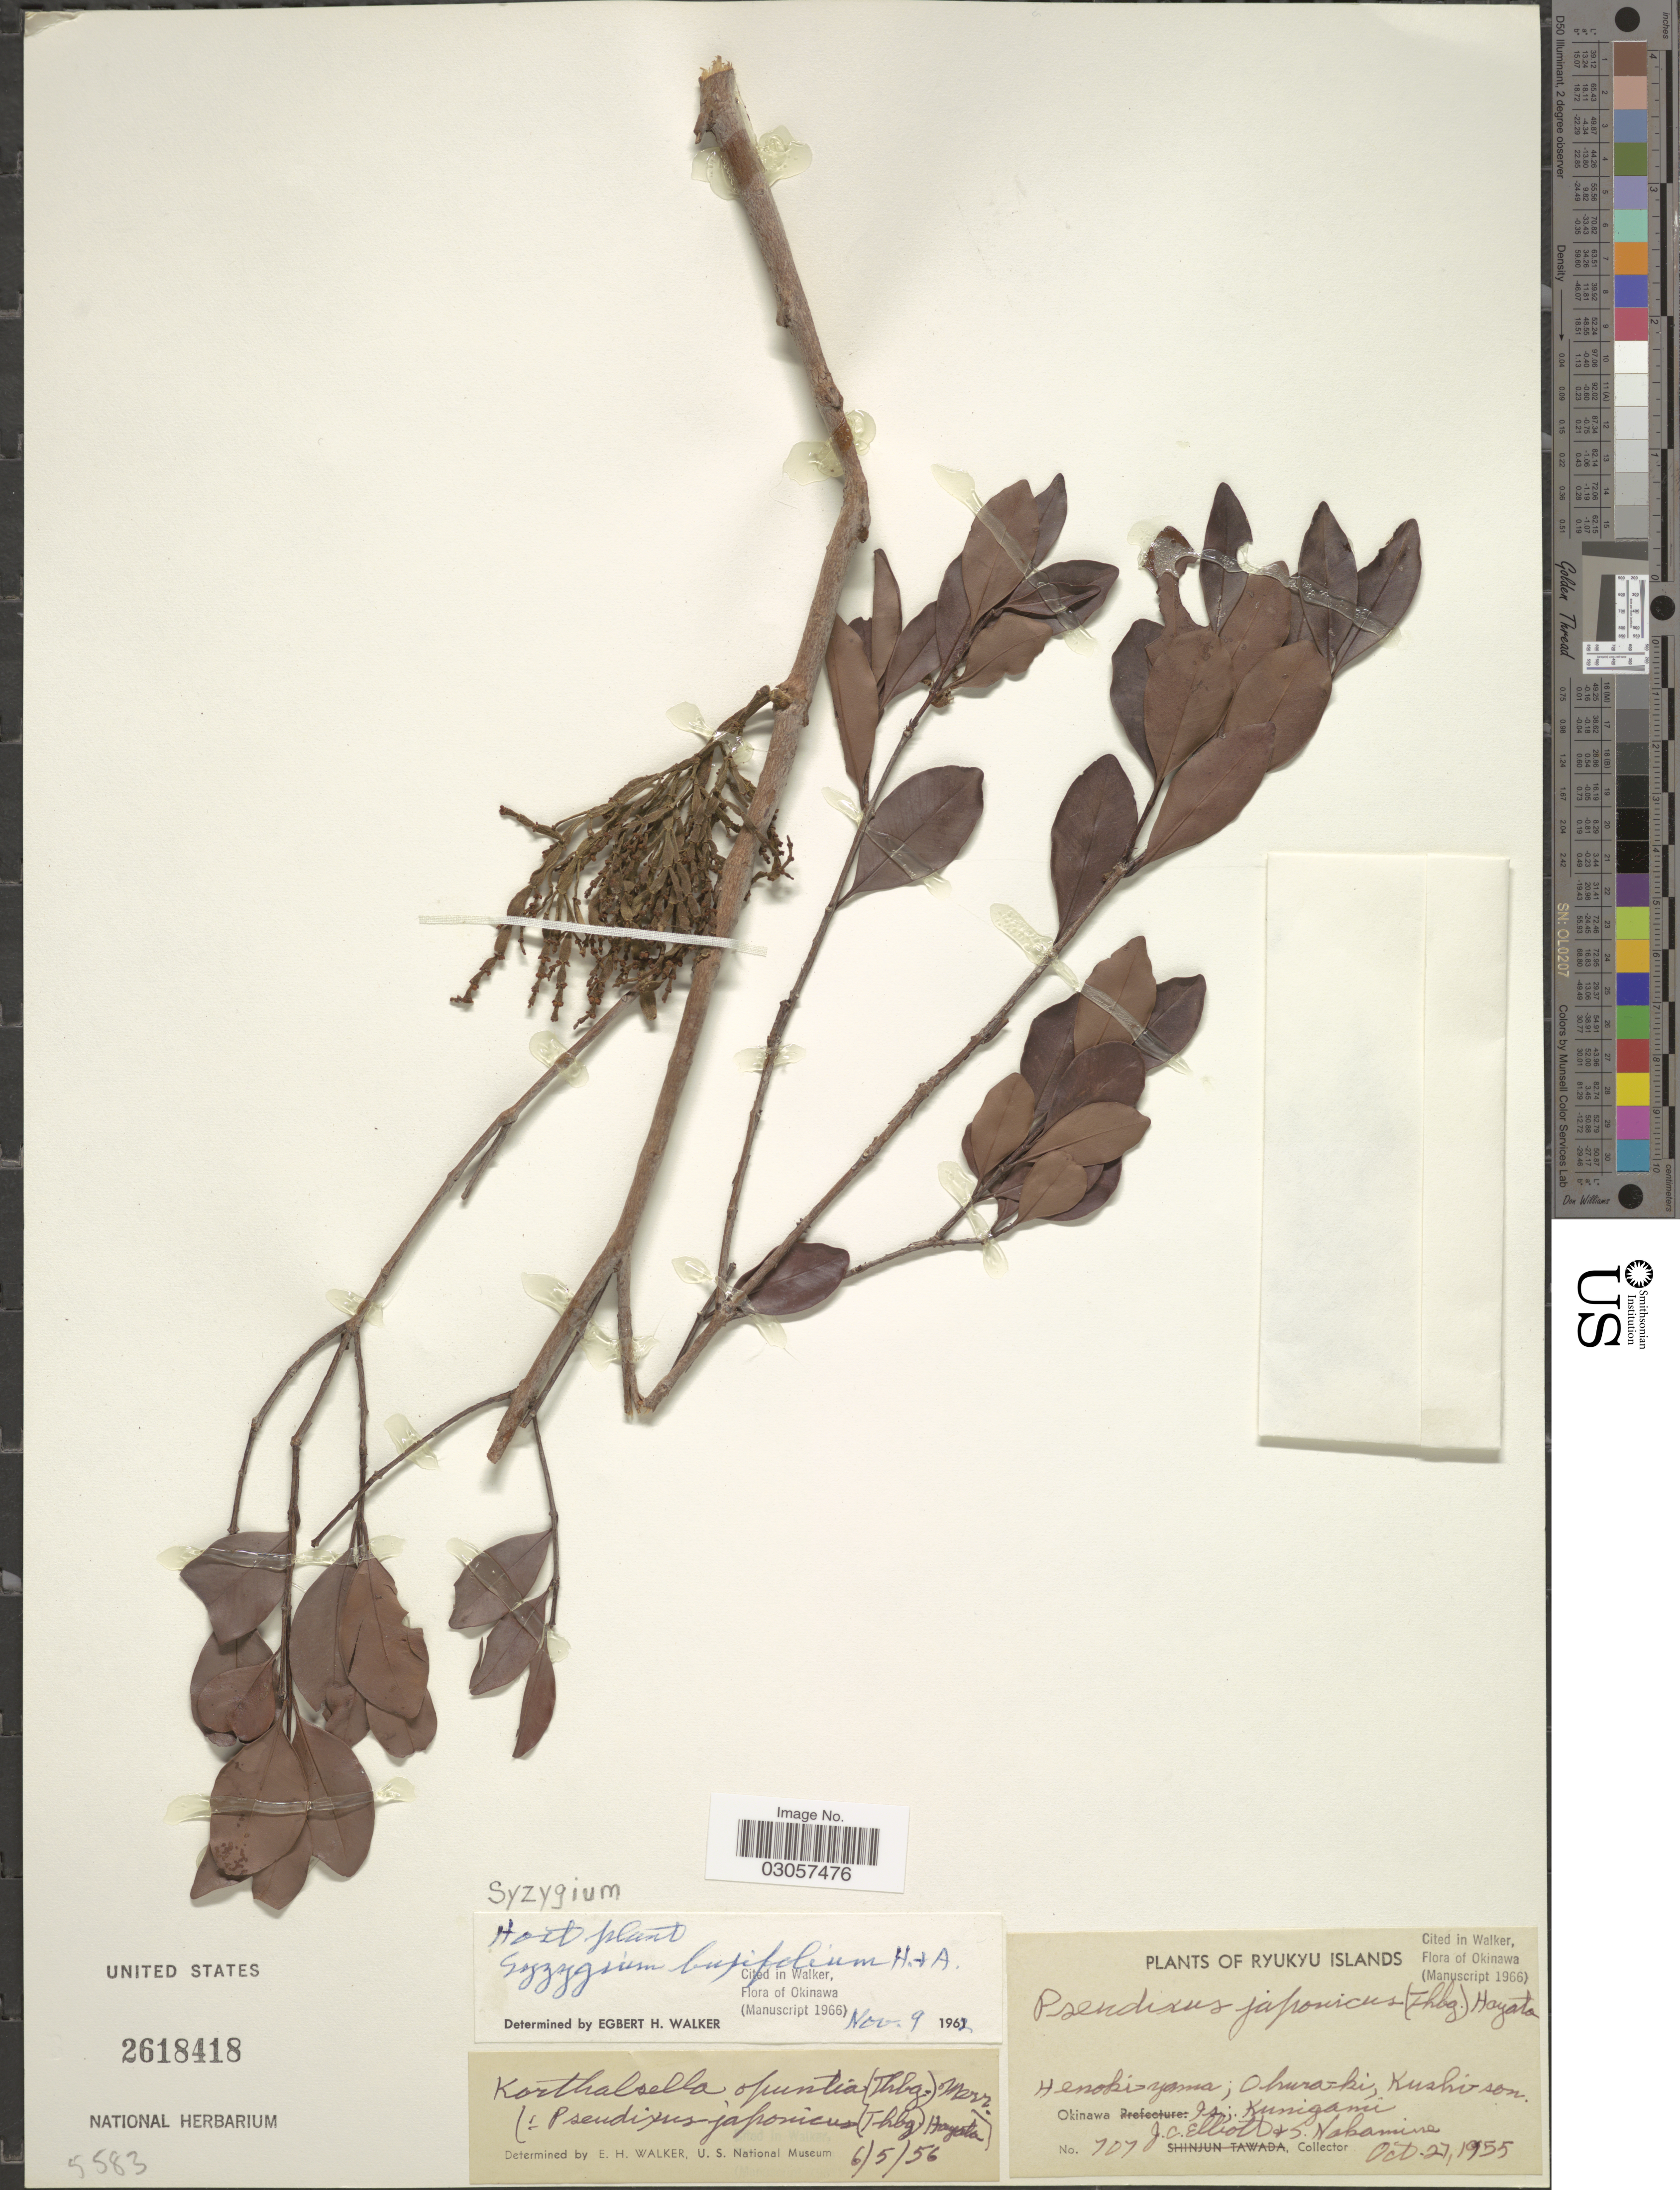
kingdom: Plantae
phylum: Tracheophyta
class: Magnoliopsida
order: Myrtales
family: Myrtaceae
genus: Syzygium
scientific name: Syzygium buxifolium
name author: Hook. & Arn.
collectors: J. C. Elliott & S. Nakamine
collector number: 707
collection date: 1955-10-27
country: Japan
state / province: Okinawa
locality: Ryukyu Islands, Henokiyama; Okura-ki; Kushi-son, Okinawa Is.: Kunigami.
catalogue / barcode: US 2618418